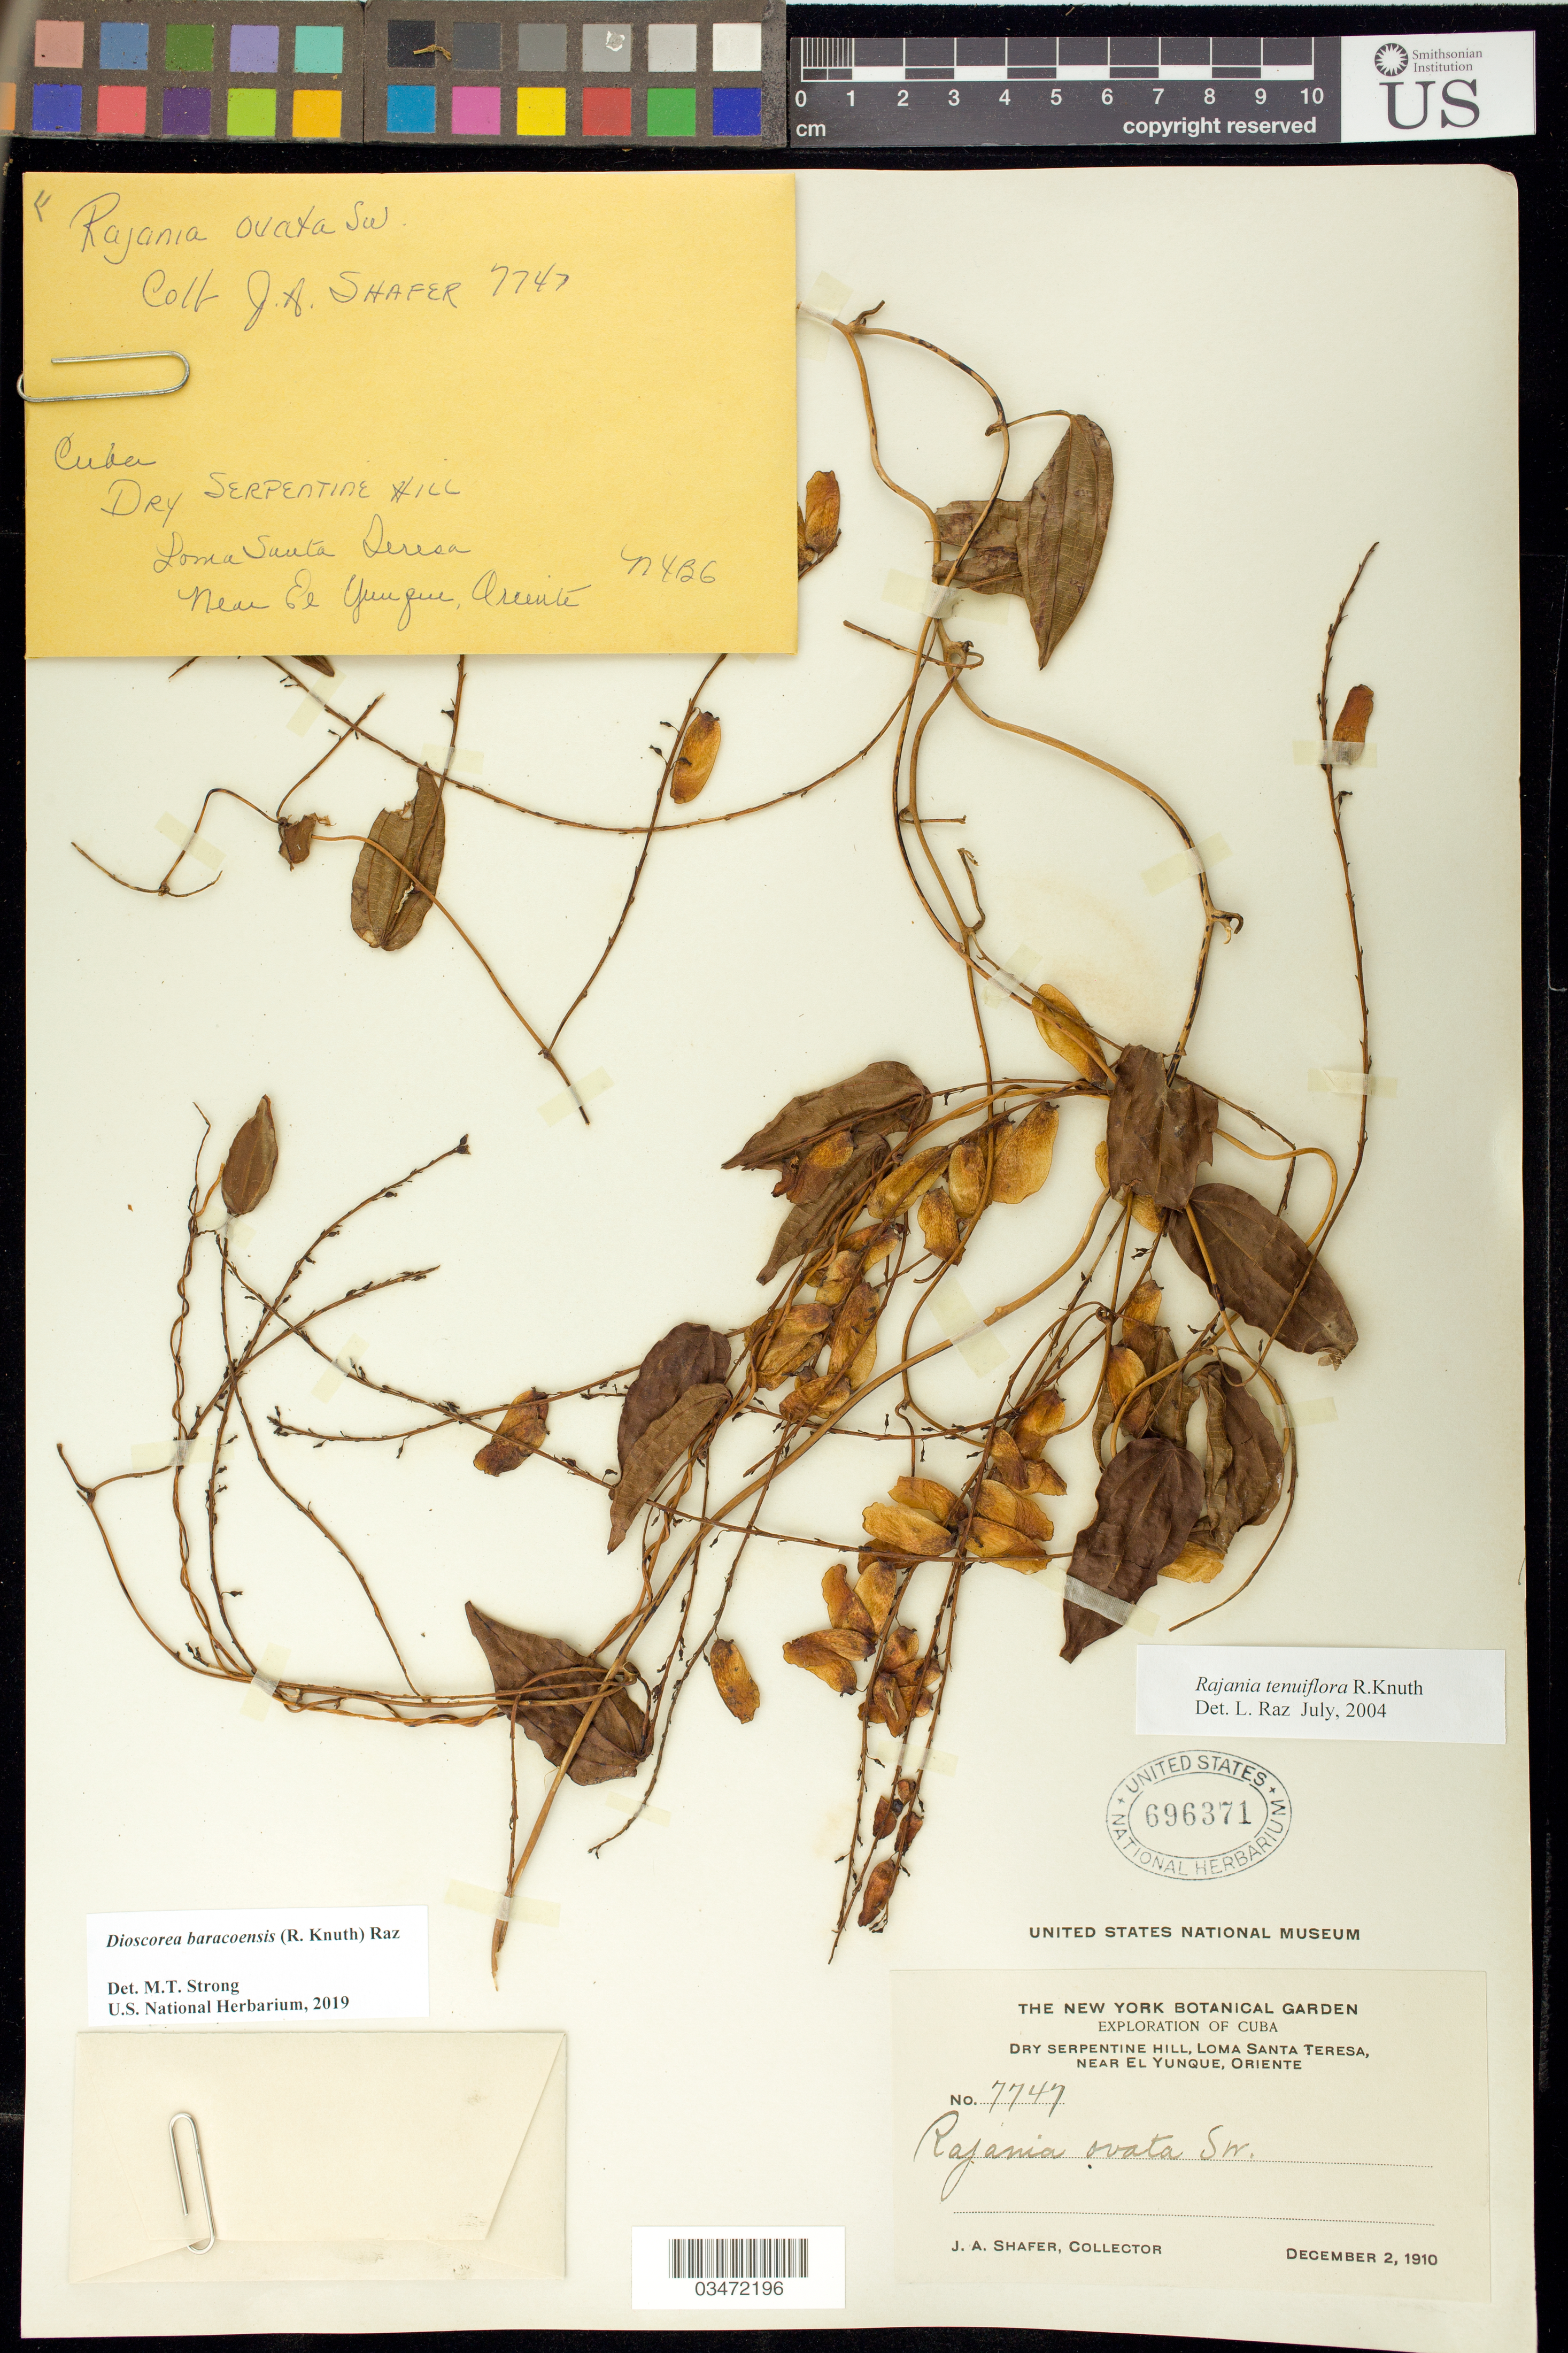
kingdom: Plantae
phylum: Tracheophyta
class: Liliopsida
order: Dioscoreales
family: Dioscoreaceae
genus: Dioscorea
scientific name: Dioscorea baracoensis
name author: (R. Knuth) Raz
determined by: Strong, M. T., (US), Smithsonian Institution - National Museum of Natural History (UNITED STATES)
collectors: J. A. Shafer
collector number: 7747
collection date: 1910-12-02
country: Cuba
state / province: Guantánamo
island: Cuba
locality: Oriente [Guantánamo]. Loma Santa Teresa, near El Yunque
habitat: Dry serpentine hill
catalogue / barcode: US 696371